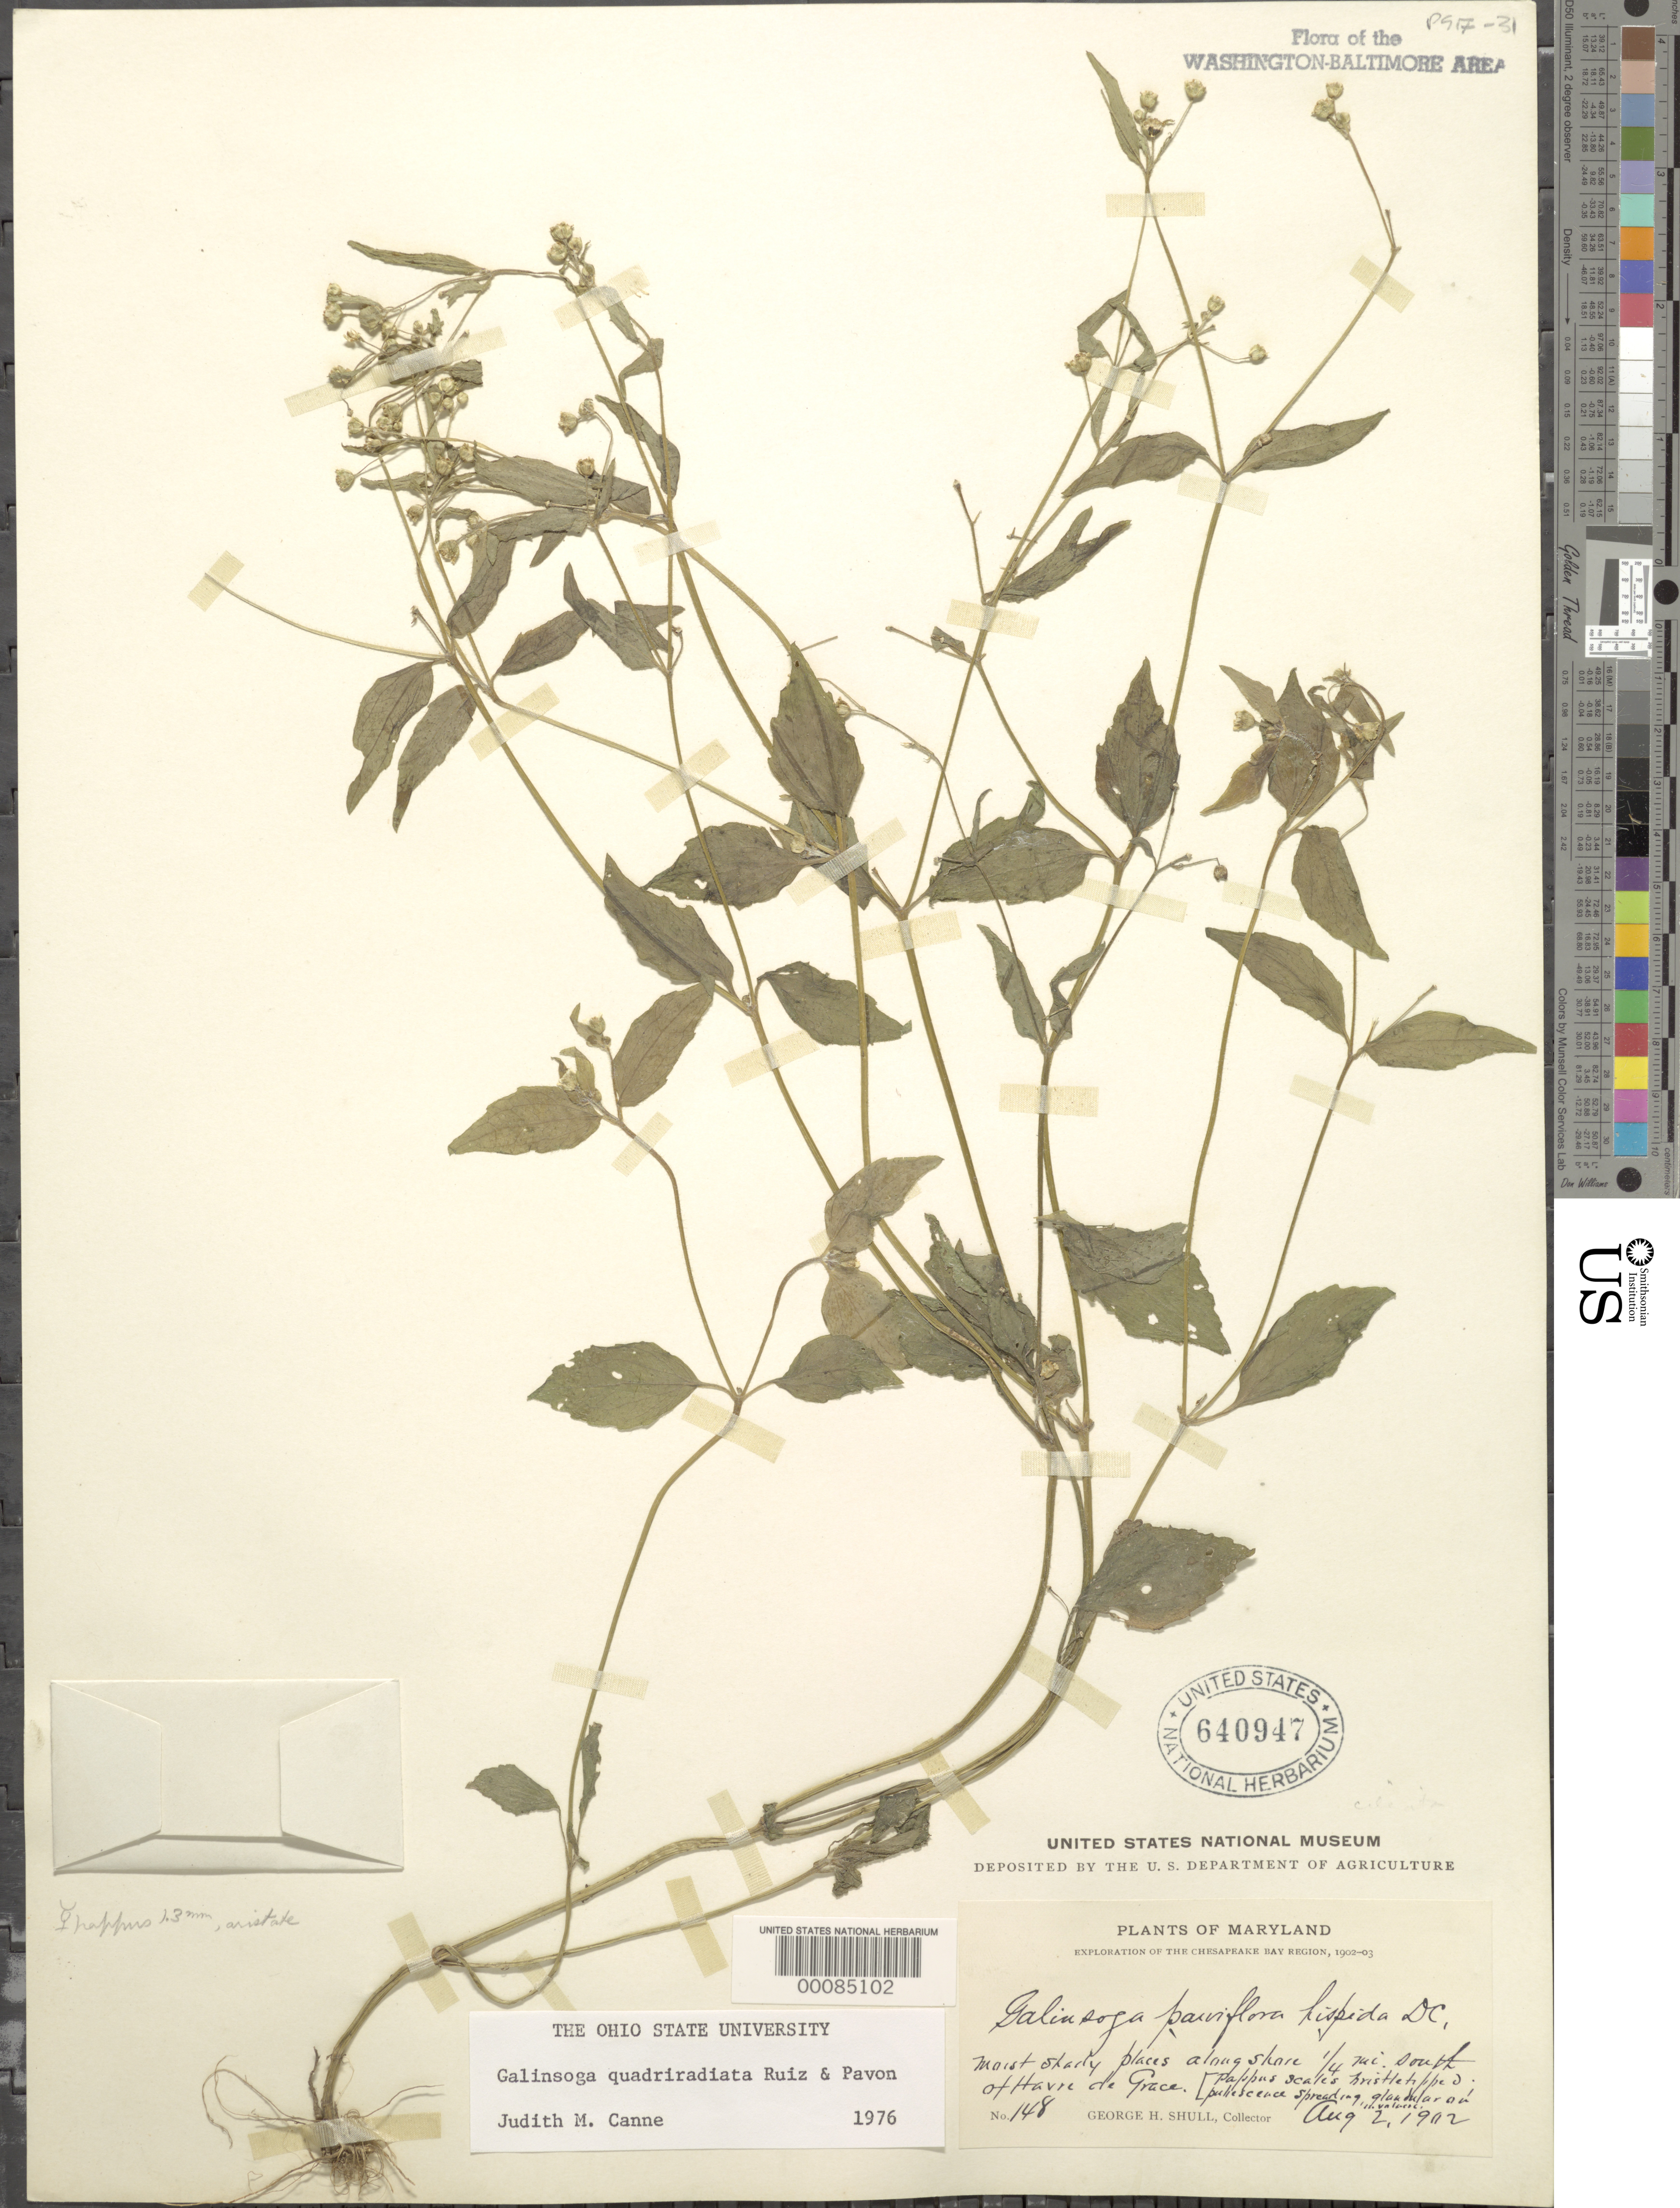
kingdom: Plantae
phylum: Tracheophyta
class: Magnoliopsida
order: Asterales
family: Asteraceae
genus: Galinsoga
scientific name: Galinsoga quadriradiata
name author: Ruiz & Pav.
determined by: Canne-Hilliker, J. M.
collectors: G. H. Shull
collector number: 148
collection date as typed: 02 Aug 1902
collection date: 1902-08-02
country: United States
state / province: Maryland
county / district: Harford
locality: South of Havre De Grace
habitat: Moist shady shore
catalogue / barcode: US 640947